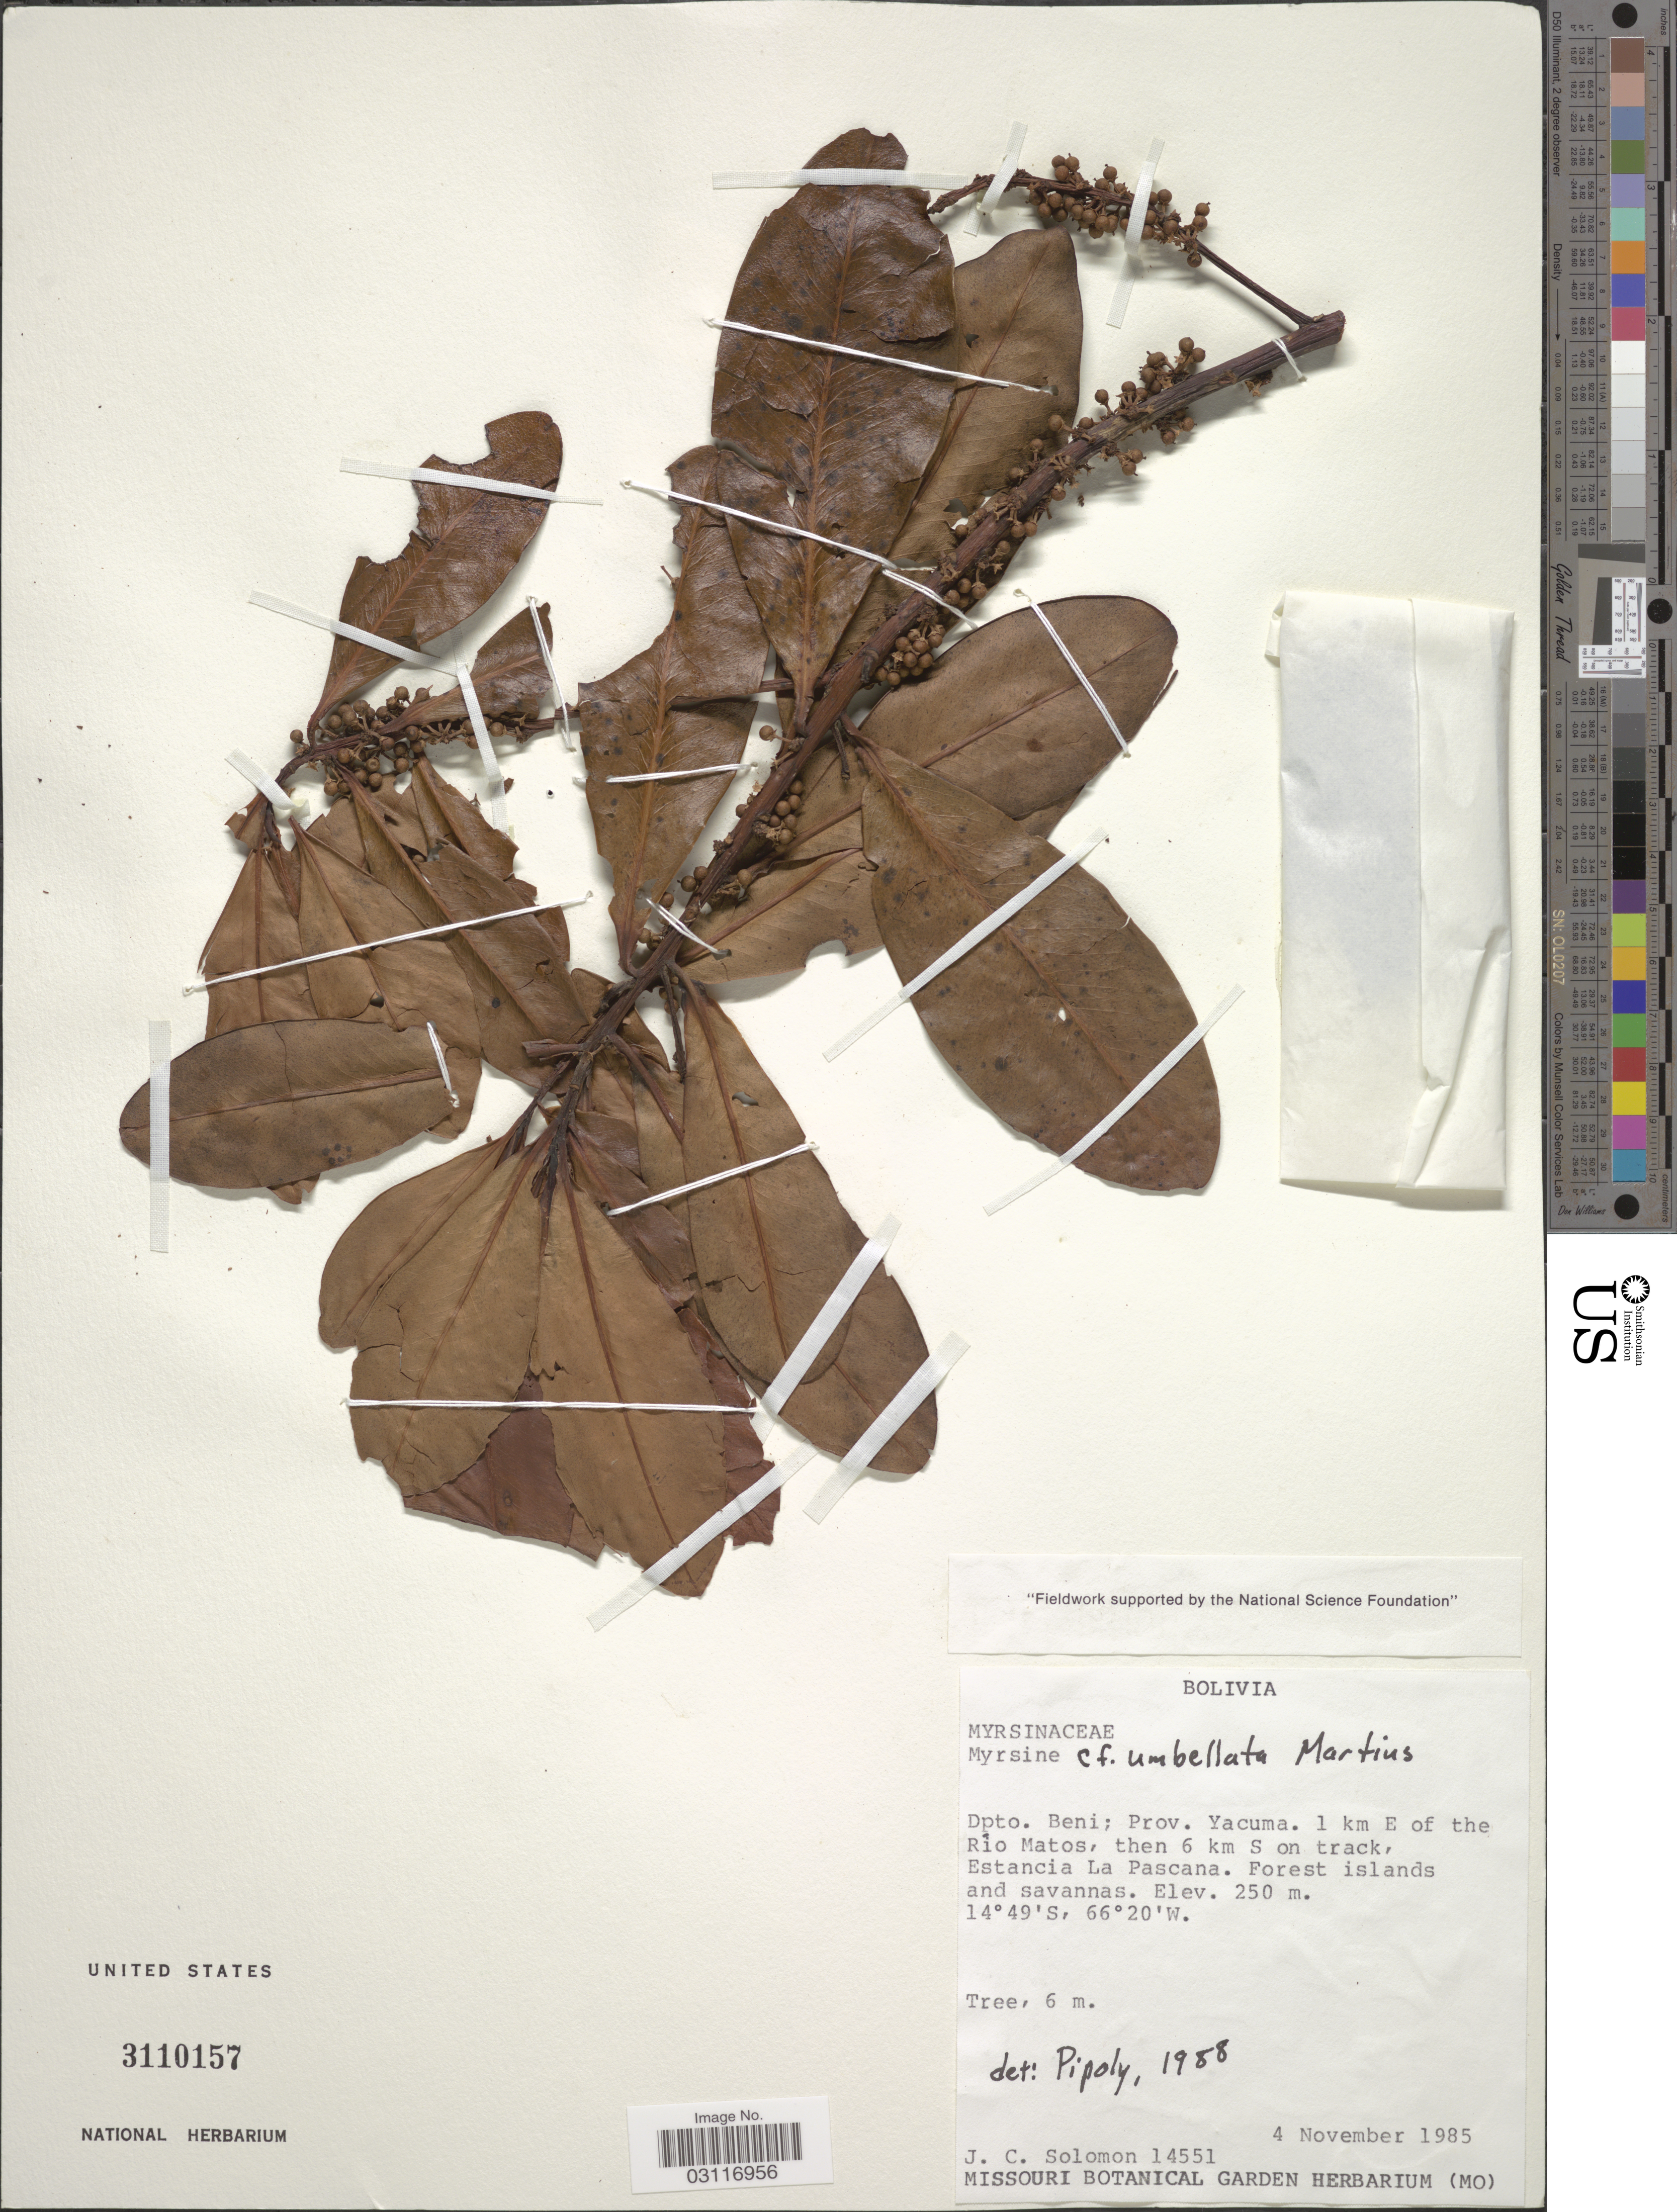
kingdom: Plantae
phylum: Tracheophyta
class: Magnoliopsida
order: Ericales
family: Primulaceae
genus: Myrsine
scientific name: Myrsine umbellata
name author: Mart.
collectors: J. C. Solomon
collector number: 14551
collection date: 1985-11-04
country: Bolivia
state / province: Beni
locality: Dpto. Beni; Prov. Yacuma. 1 km E of the Rio Matos, then 6 km S on track, Estancia La Pascana. Forest islands and savannas.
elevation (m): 250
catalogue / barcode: US 3110157